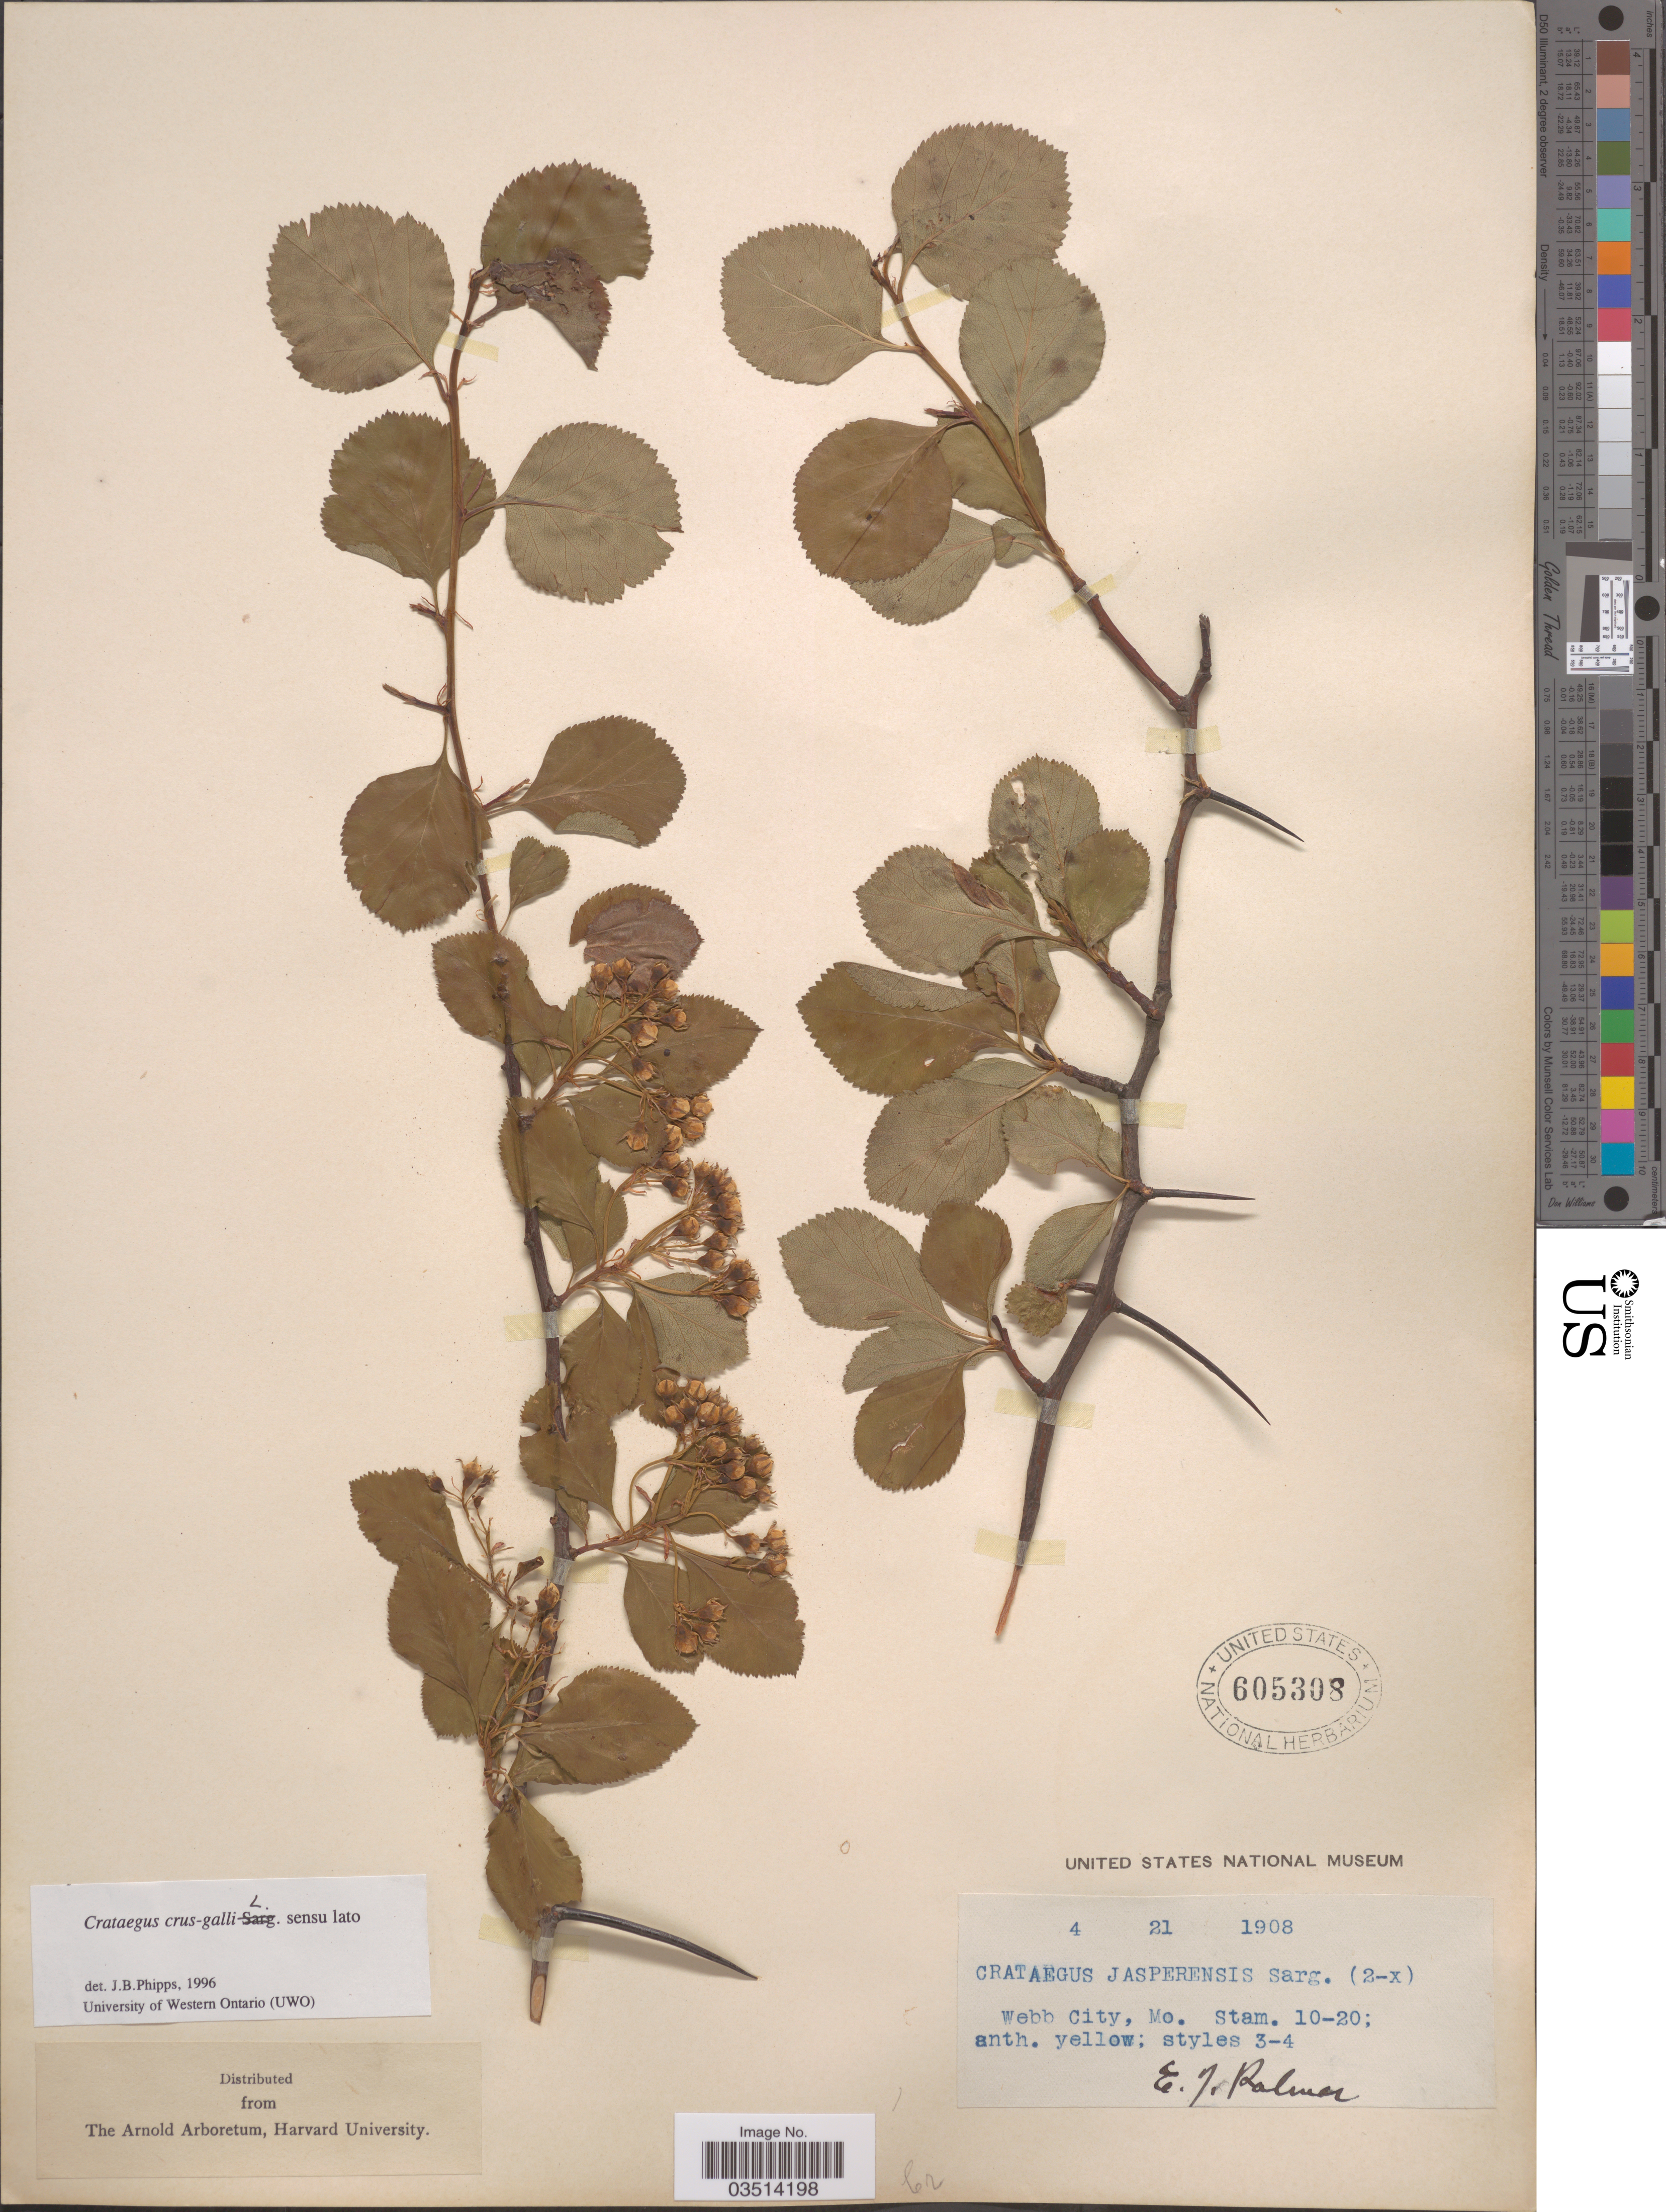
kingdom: Plantae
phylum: Tracheophyta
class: Magnoliopsida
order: Rosales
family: Rosaceae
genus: Crataegus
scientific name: Crataegus crus-galli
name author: L.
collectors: E. J. Palmer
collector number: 2-x?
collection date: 1908-04-21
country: United States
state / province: Missouri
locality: Webb City.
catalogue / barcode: US 605308